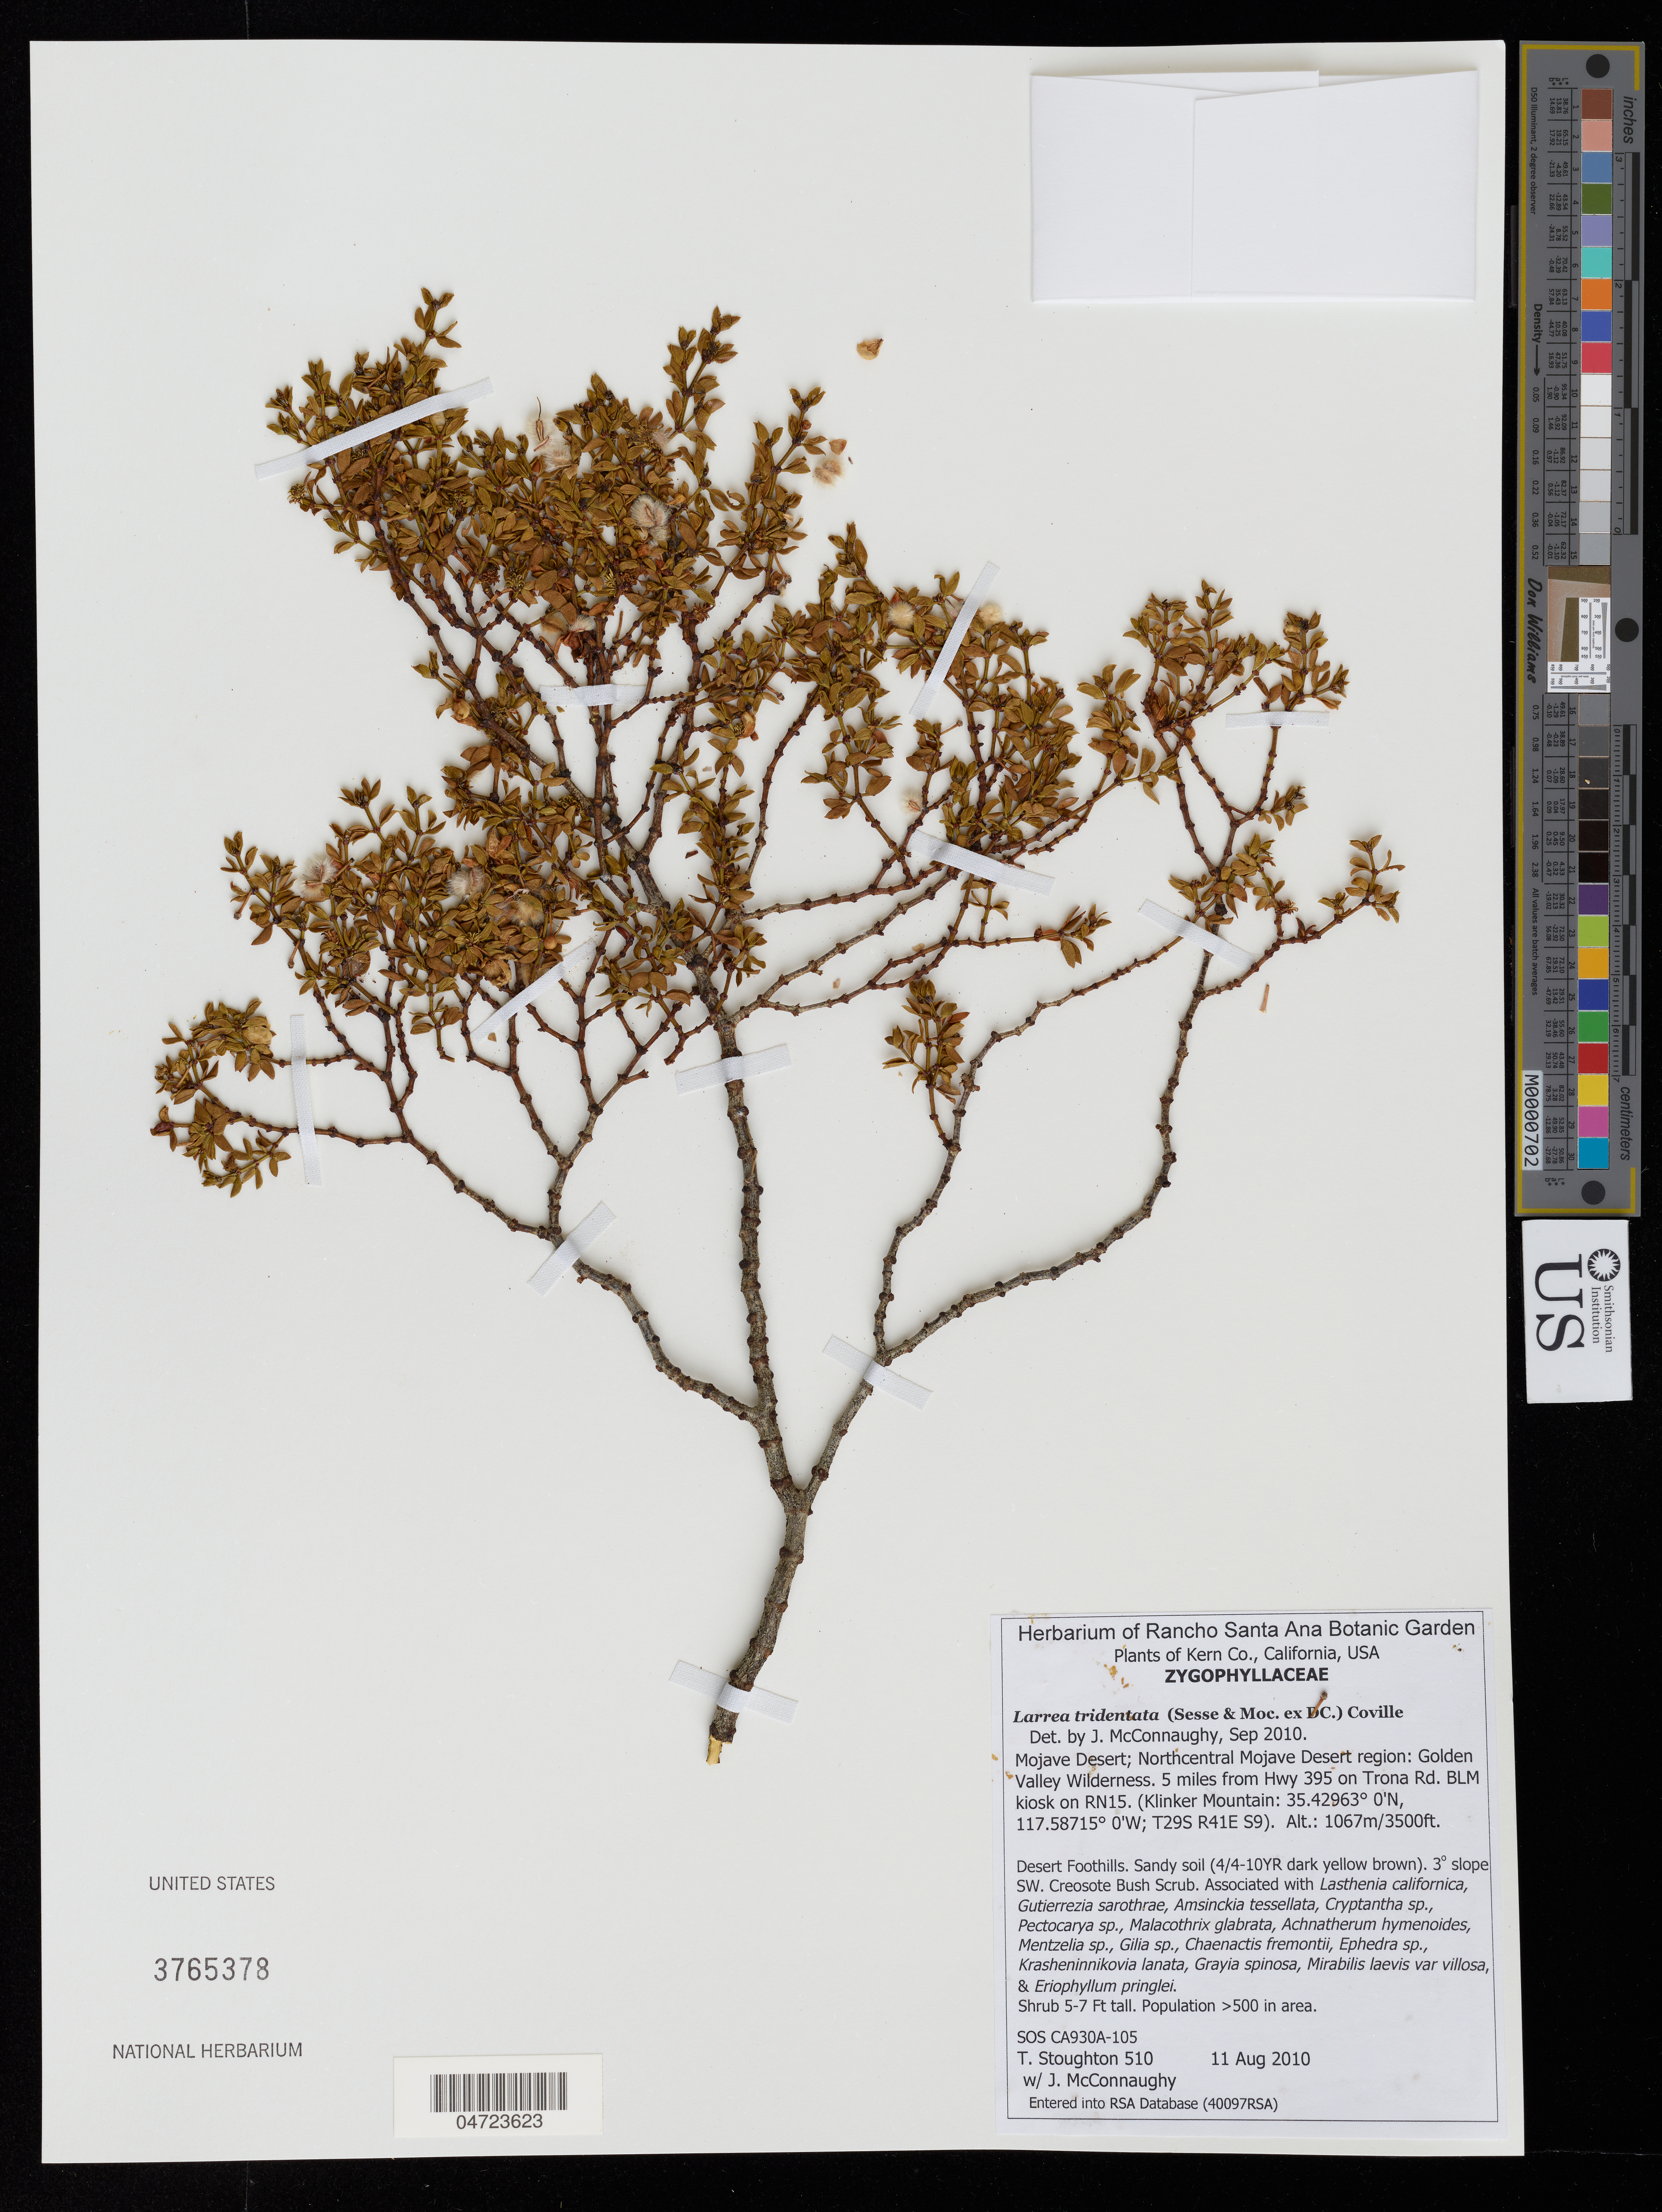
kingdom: Plantae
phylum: Tracheophyta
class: Magnoliopsida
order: Zygophyllales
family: Zygophyllaceae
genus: Larrea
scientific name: Larrea tridentata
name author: (Sessé & Moc. ex DC.) Coville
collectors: T. Stoughton & J. McConnaughy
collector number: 510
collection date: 2010-08-11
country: United States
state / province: California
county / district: Kern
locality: Kern Co. Mojave Desert; Northcentral Mojave Desert region: Golden Valley Wilderness. 5 miles from Hwy 395 on Trona Rd. BLM kiosk on RN15. (Klinker Mountain: T29S R41E S9).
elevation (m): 1067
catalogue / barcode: US 3765378